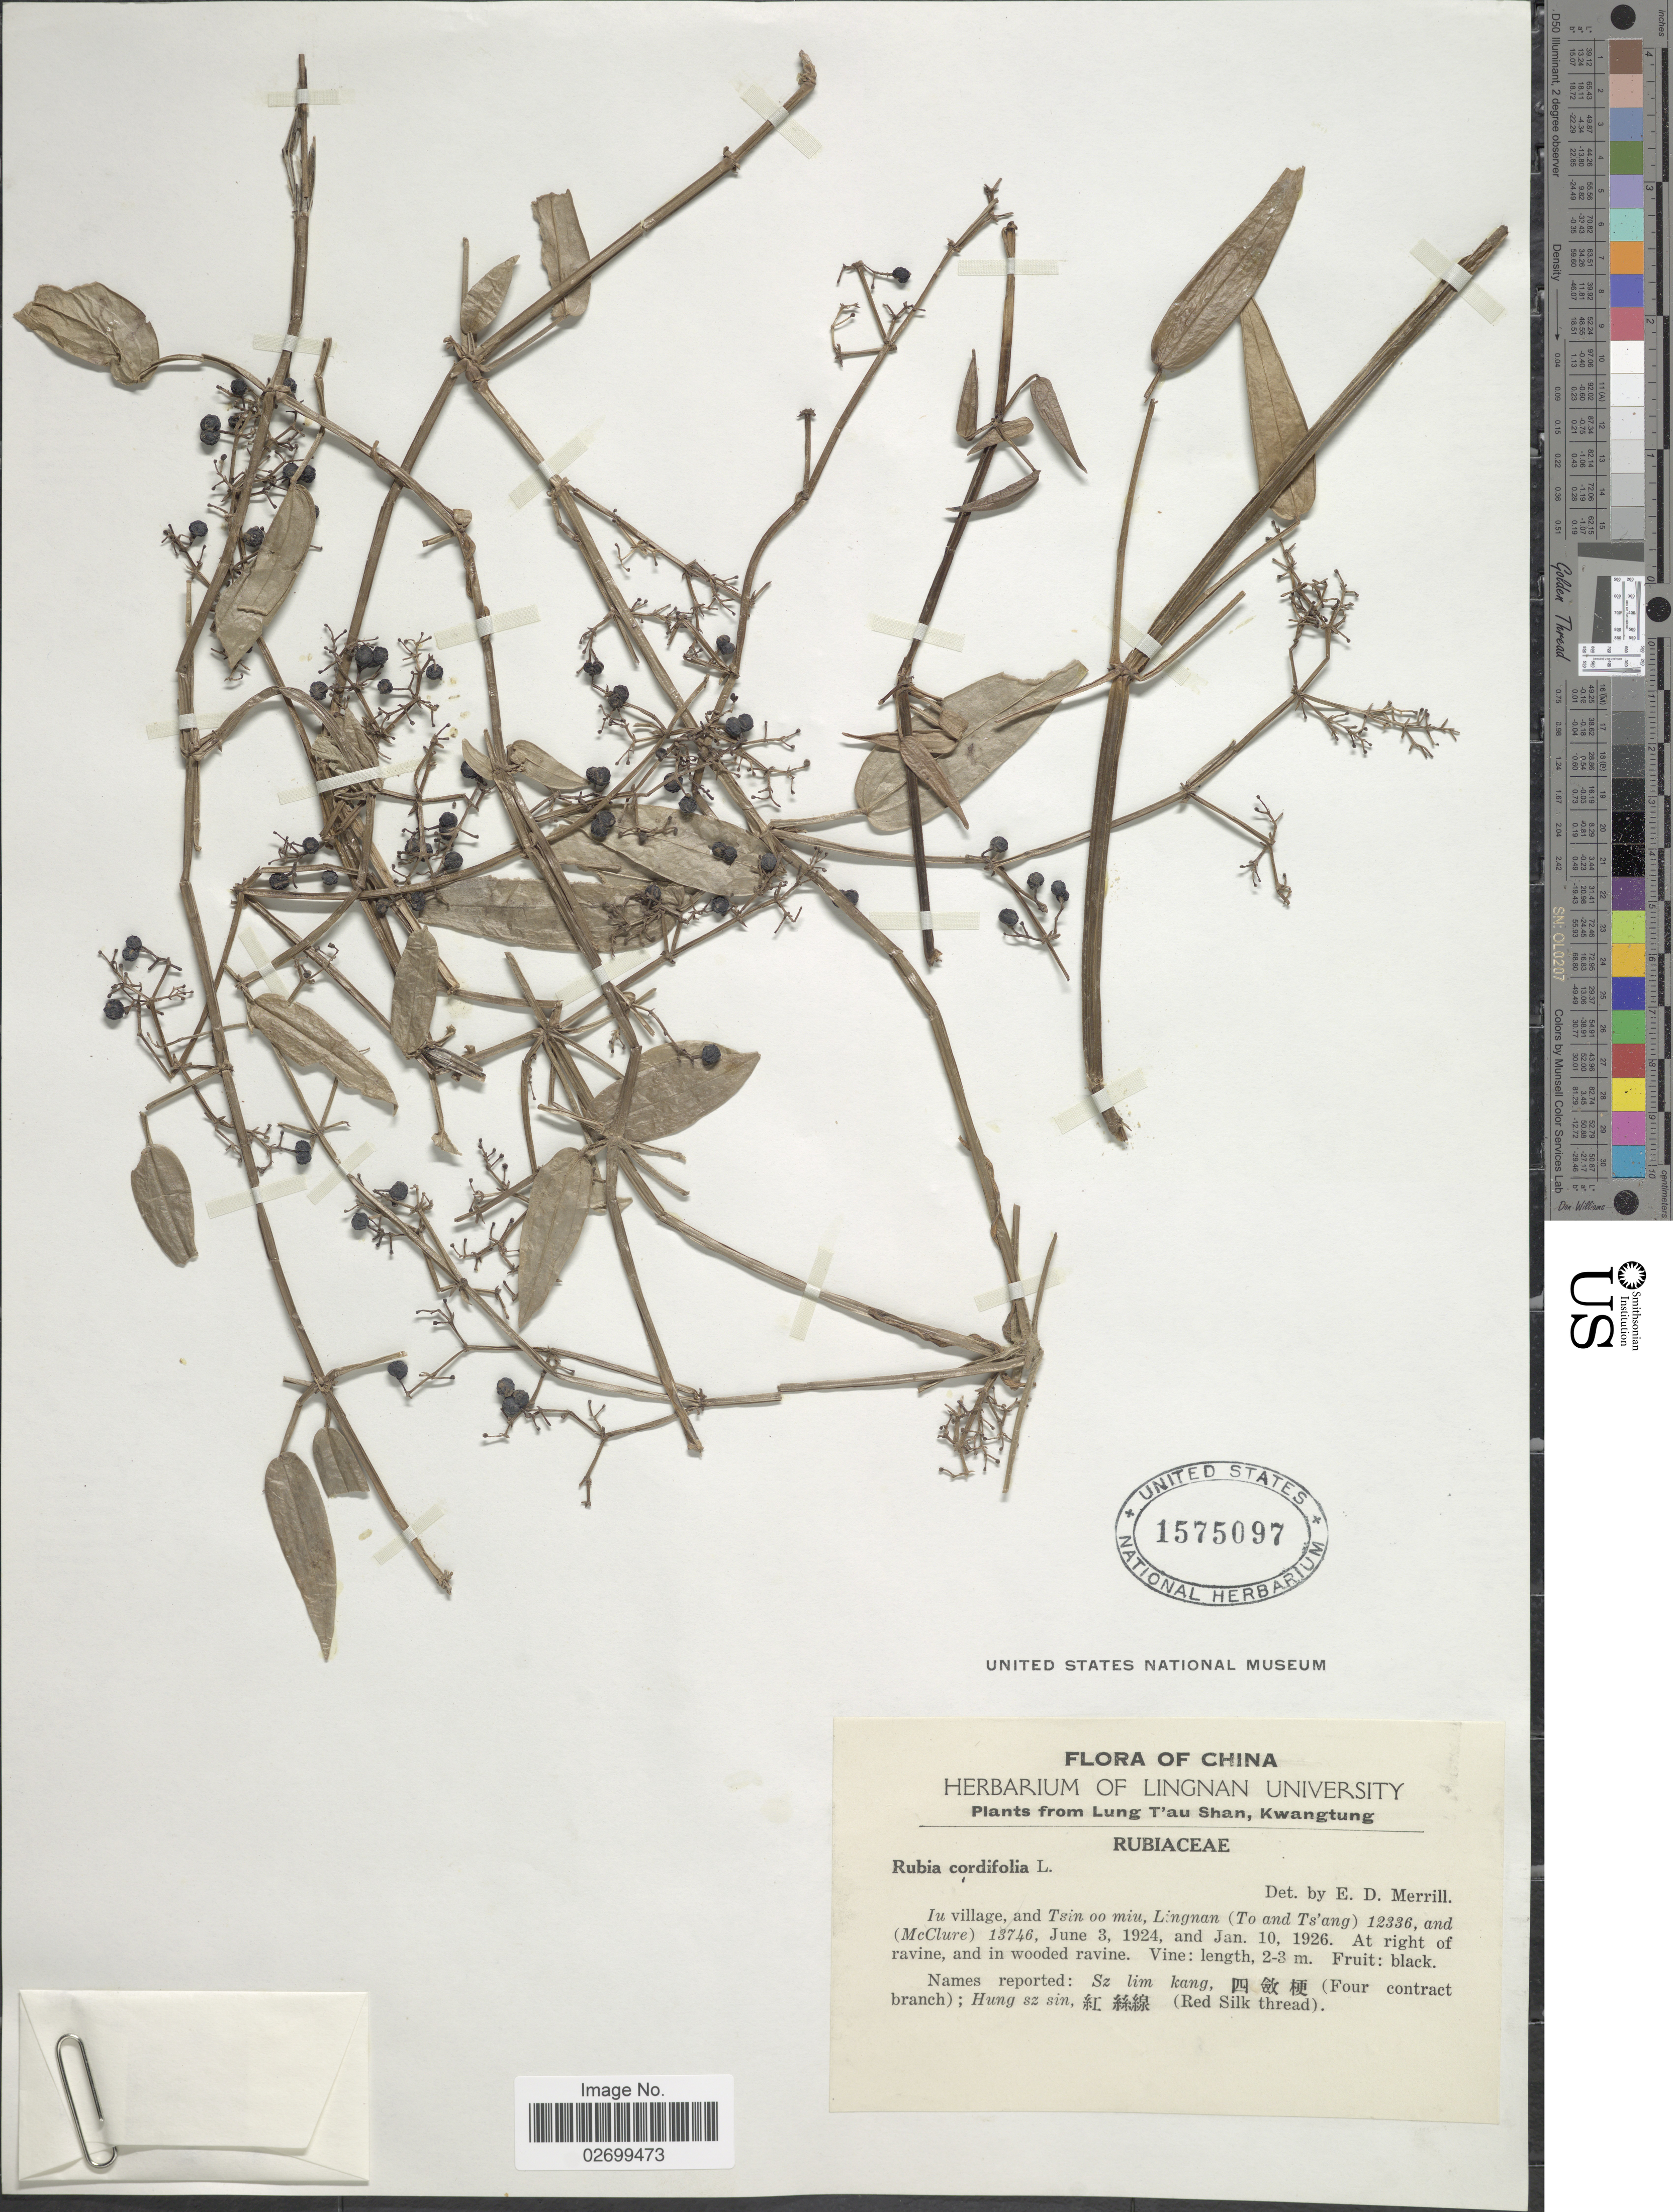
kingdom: Plantae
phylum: Tracheophyta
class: Magnoliopsida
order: Gentianales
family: Rubiaceae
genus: Rubia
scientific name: Rubia cordifolia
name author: L.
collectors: -. To, -- Tsang & McClure, --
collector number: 12336/13746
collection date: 1924-06-03/1926-01-10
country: China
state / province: Guangdong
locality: Kwangtung, Lung T'au Shan, in village, and Tsin oo miu, Lingnan.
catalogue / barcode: US 1575097